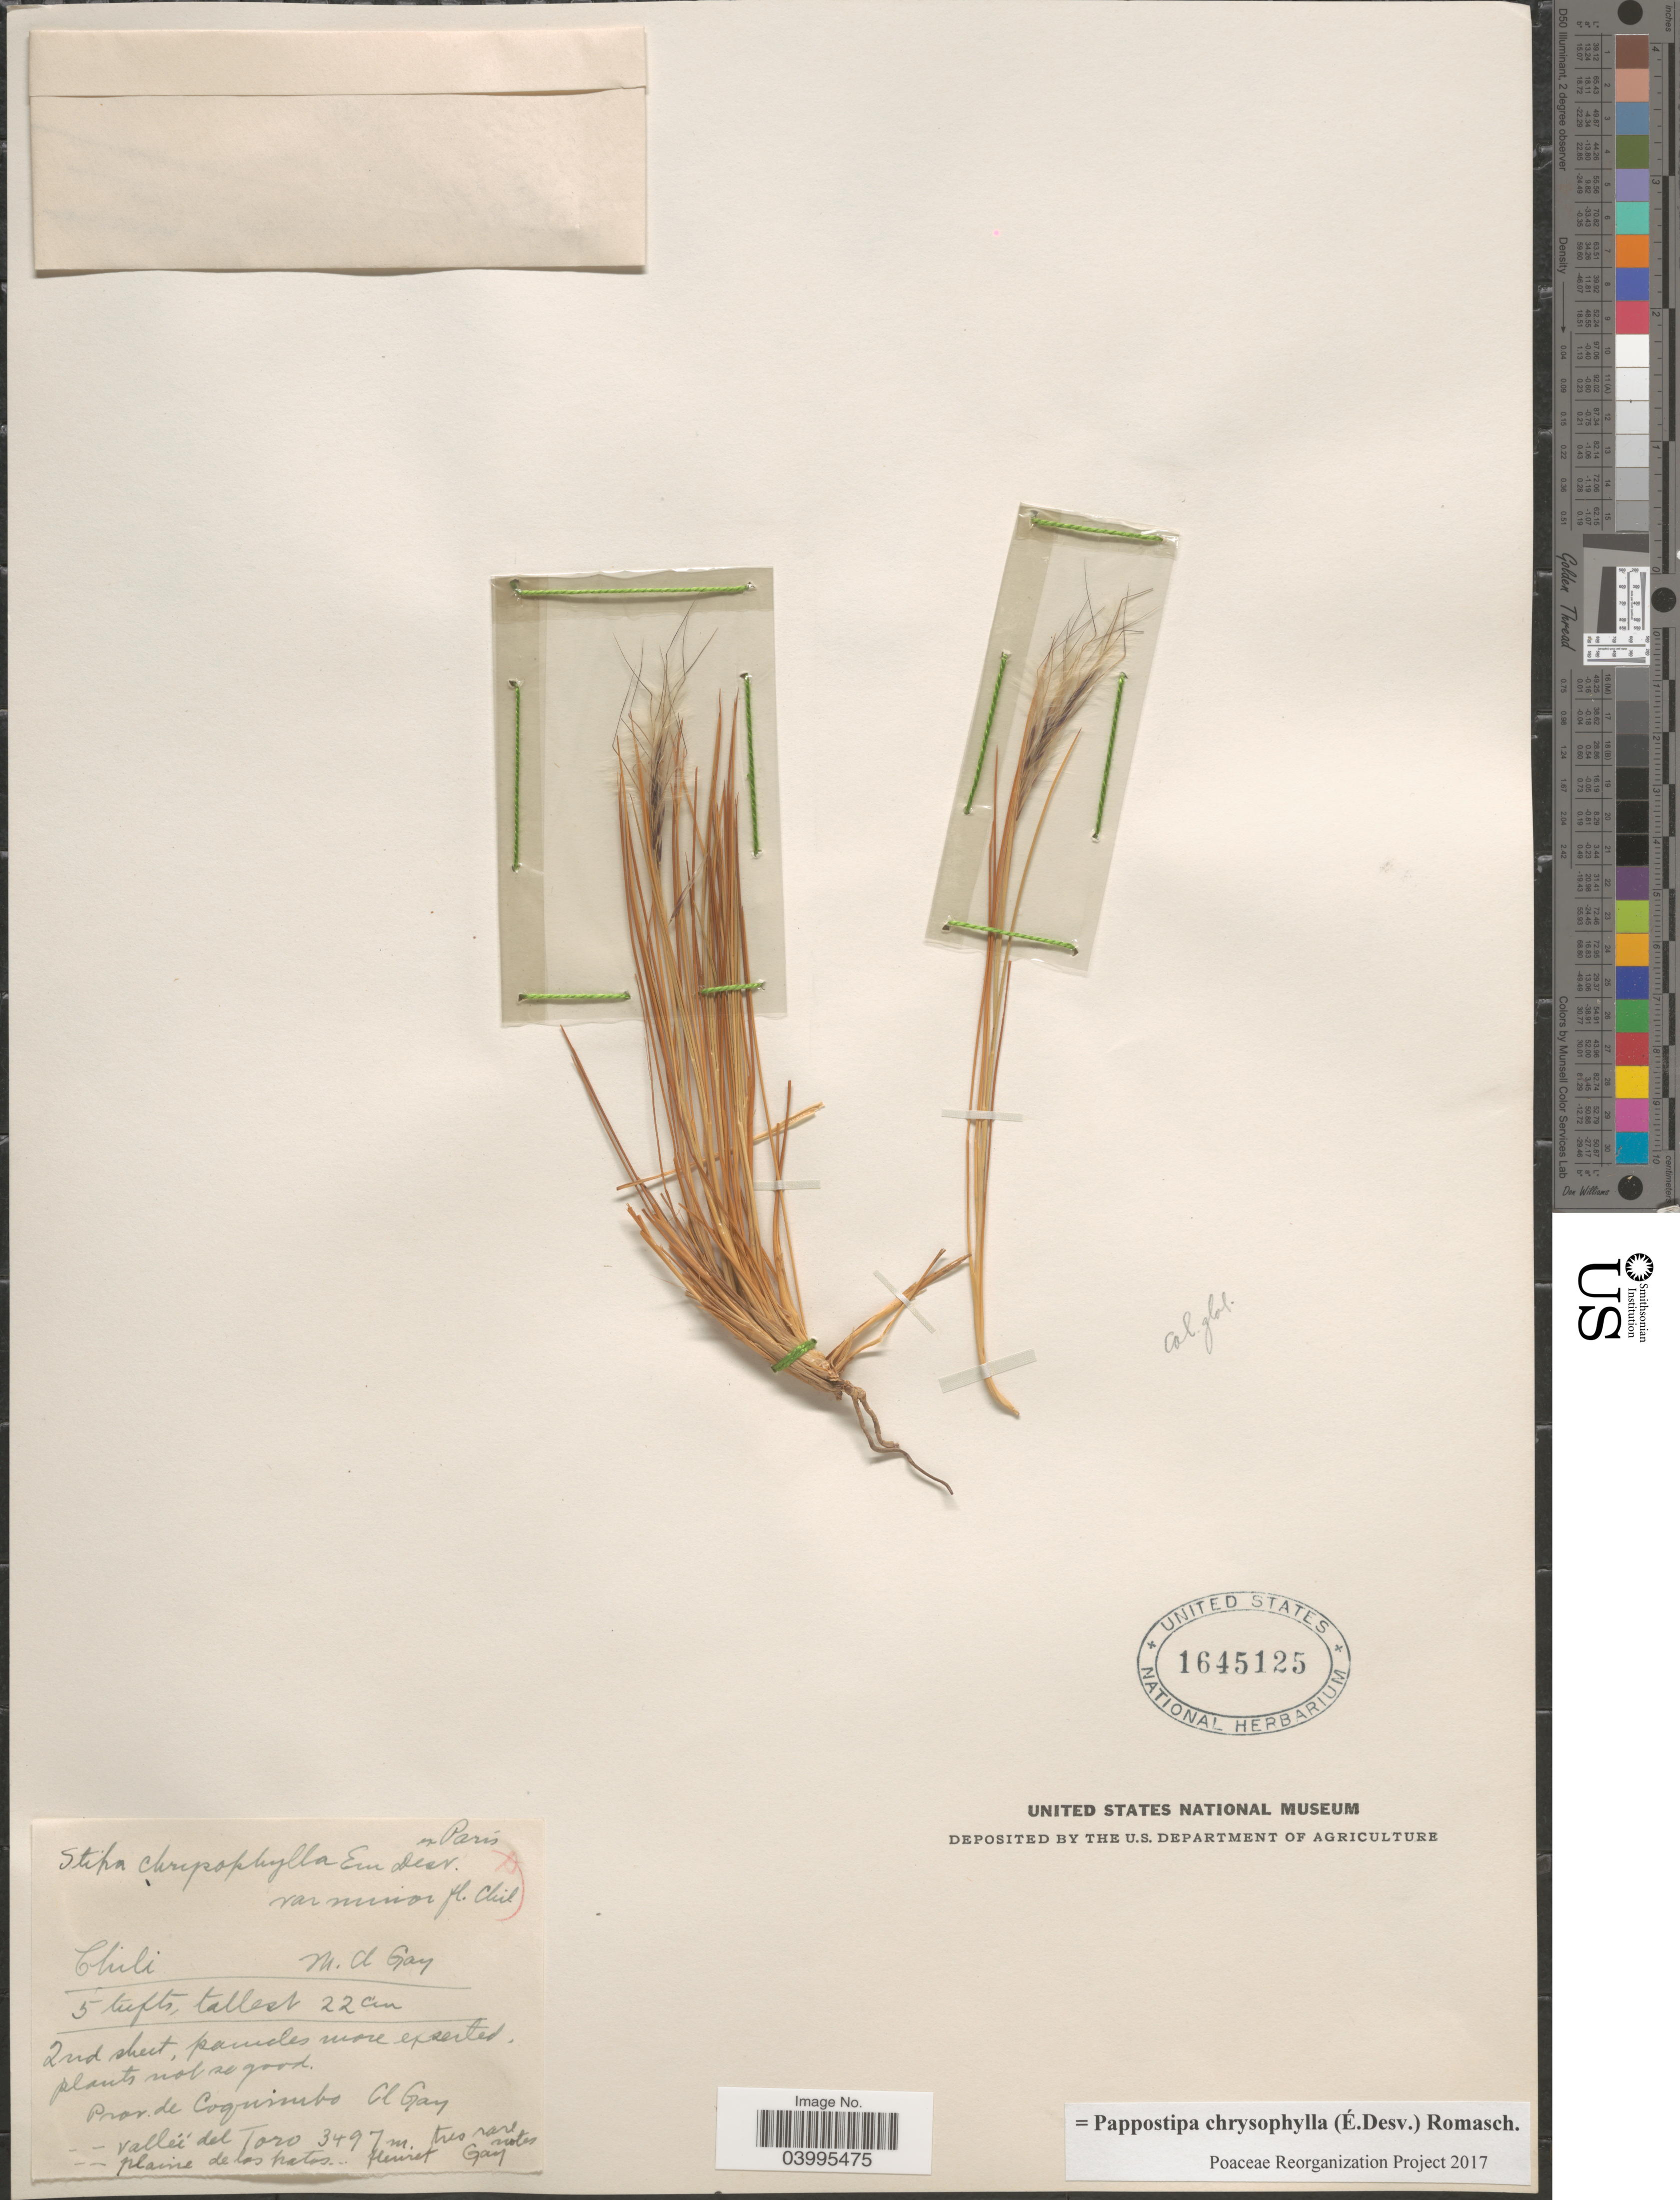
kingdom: Plantae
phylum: Tracheophyta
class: Liliopsida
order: Poales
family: Poaceae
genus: Pappostipa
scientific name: Pappostipa chrysophylla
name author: (É. Desv.) Romasch.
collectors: M. Gay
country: Chile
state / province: Coquimbo (IV)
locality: Valléé del Toro. Plaine de los patos.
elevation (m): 3497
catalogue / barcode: US 1645125